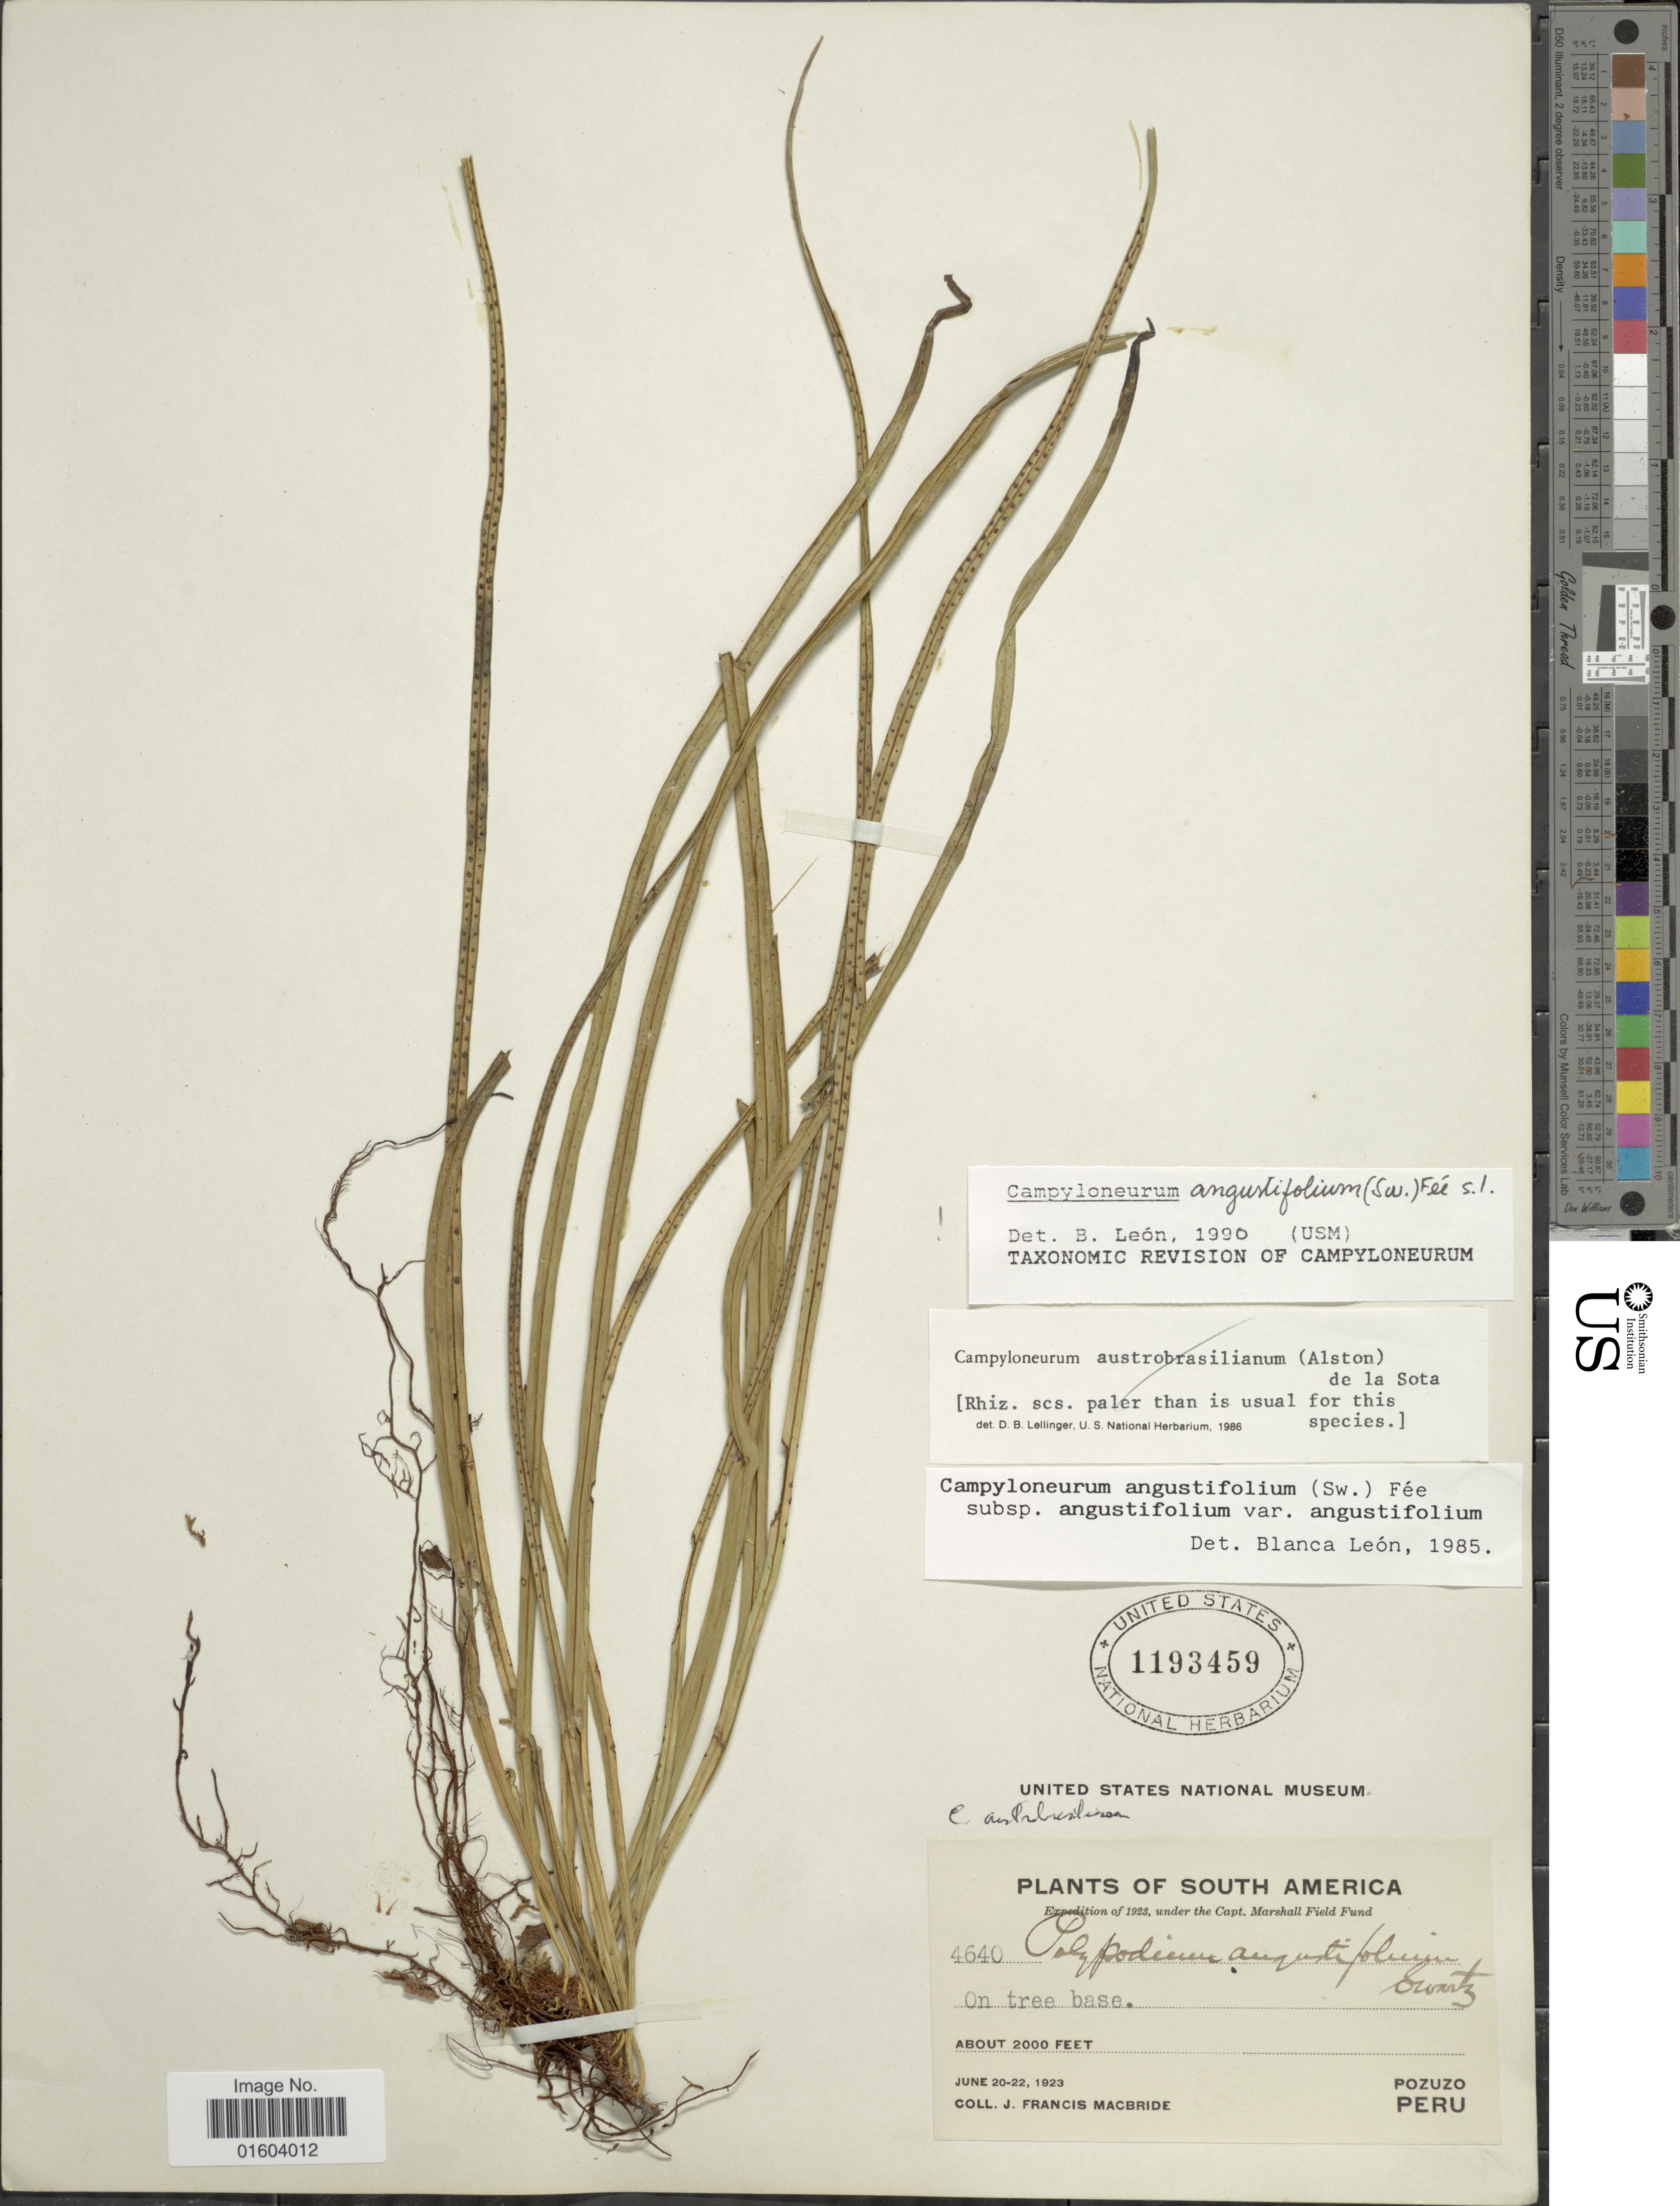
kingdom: Plantae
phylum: Tracheophyta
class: Polypodiopsida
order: Polypodiales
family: Polypodiaceae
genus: Campyloneurum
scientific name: Campyloneurum angustifolium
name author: (Sw.) Fée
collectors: J. F. Macbride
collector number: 4640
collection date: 1923-06-20/1923-06-22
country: Peru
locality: South America, Pozuzo Peru.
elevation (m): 610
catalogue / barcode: US 1193459